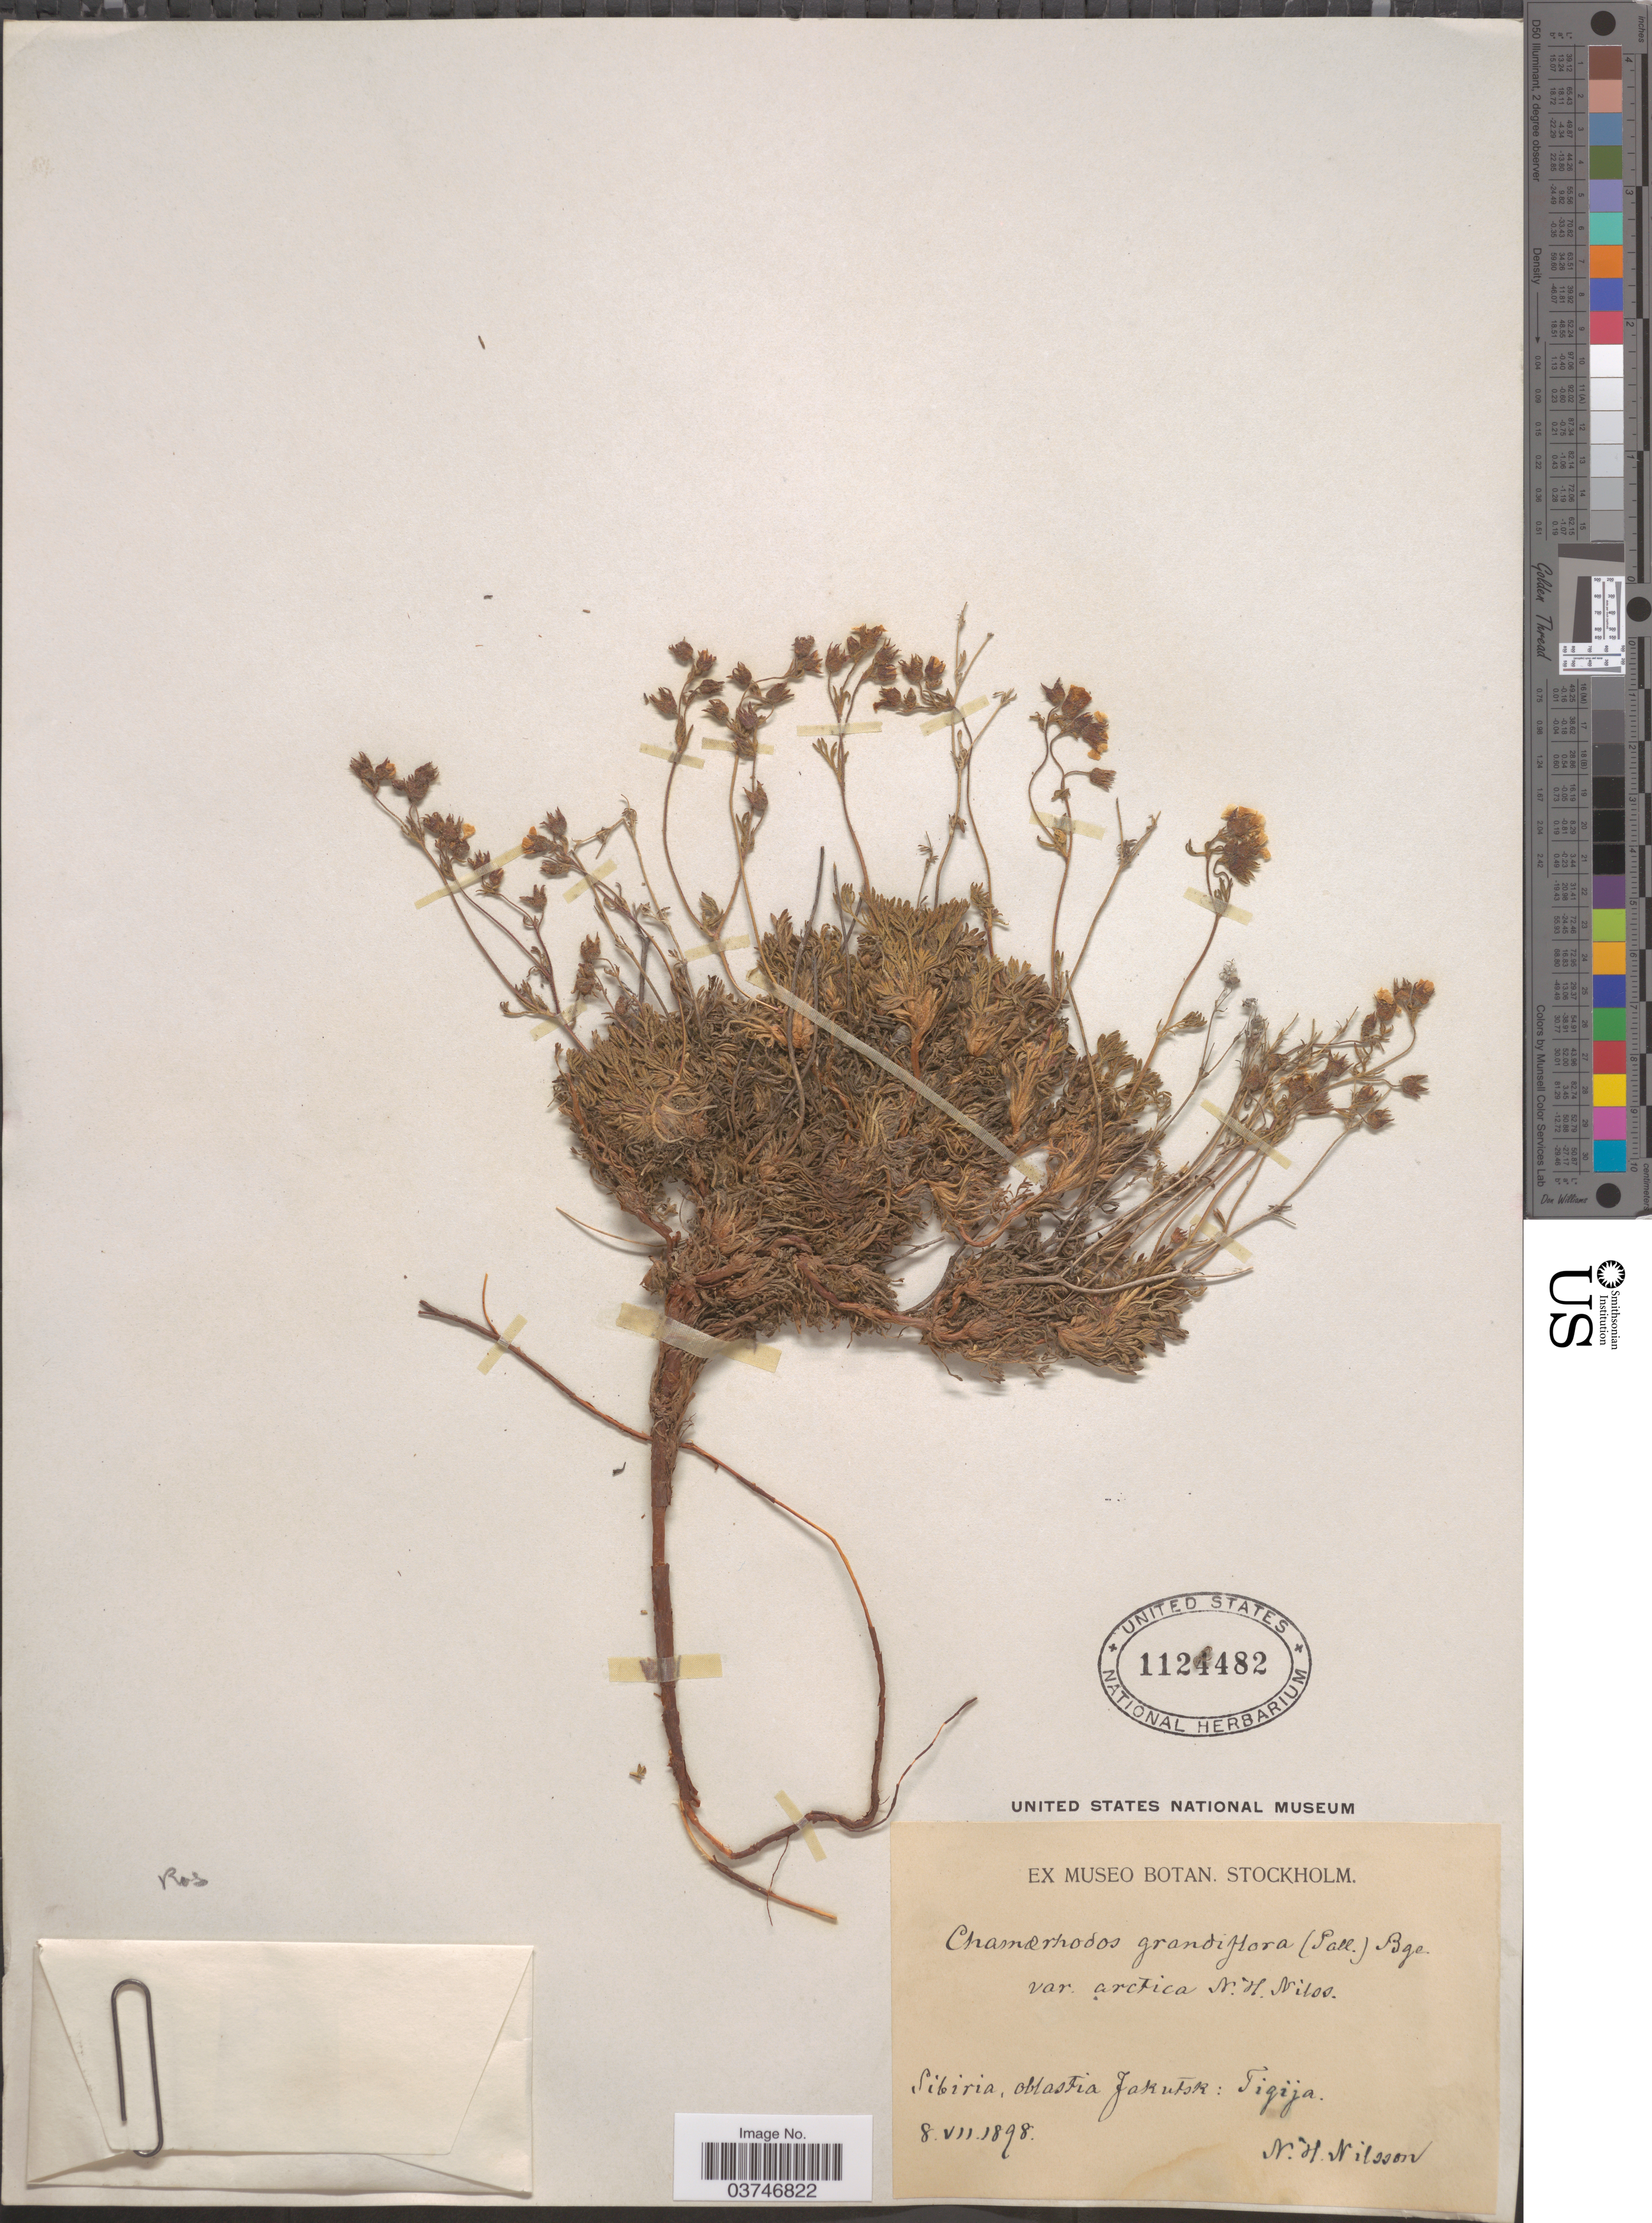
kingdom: Plantae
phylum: Tracheophyta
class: Magnoliopsida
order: Rosales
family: Rosaceae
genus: Chamaerhodos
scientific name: Chamaerhodos grandiflora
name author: Ledeb.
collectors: N. H. Nilsson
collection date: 1898-07-08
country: Russian Federation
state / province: Sakha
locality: Sibiria, oblastia Jakutsk: Tigija.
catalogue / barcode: US 1124482